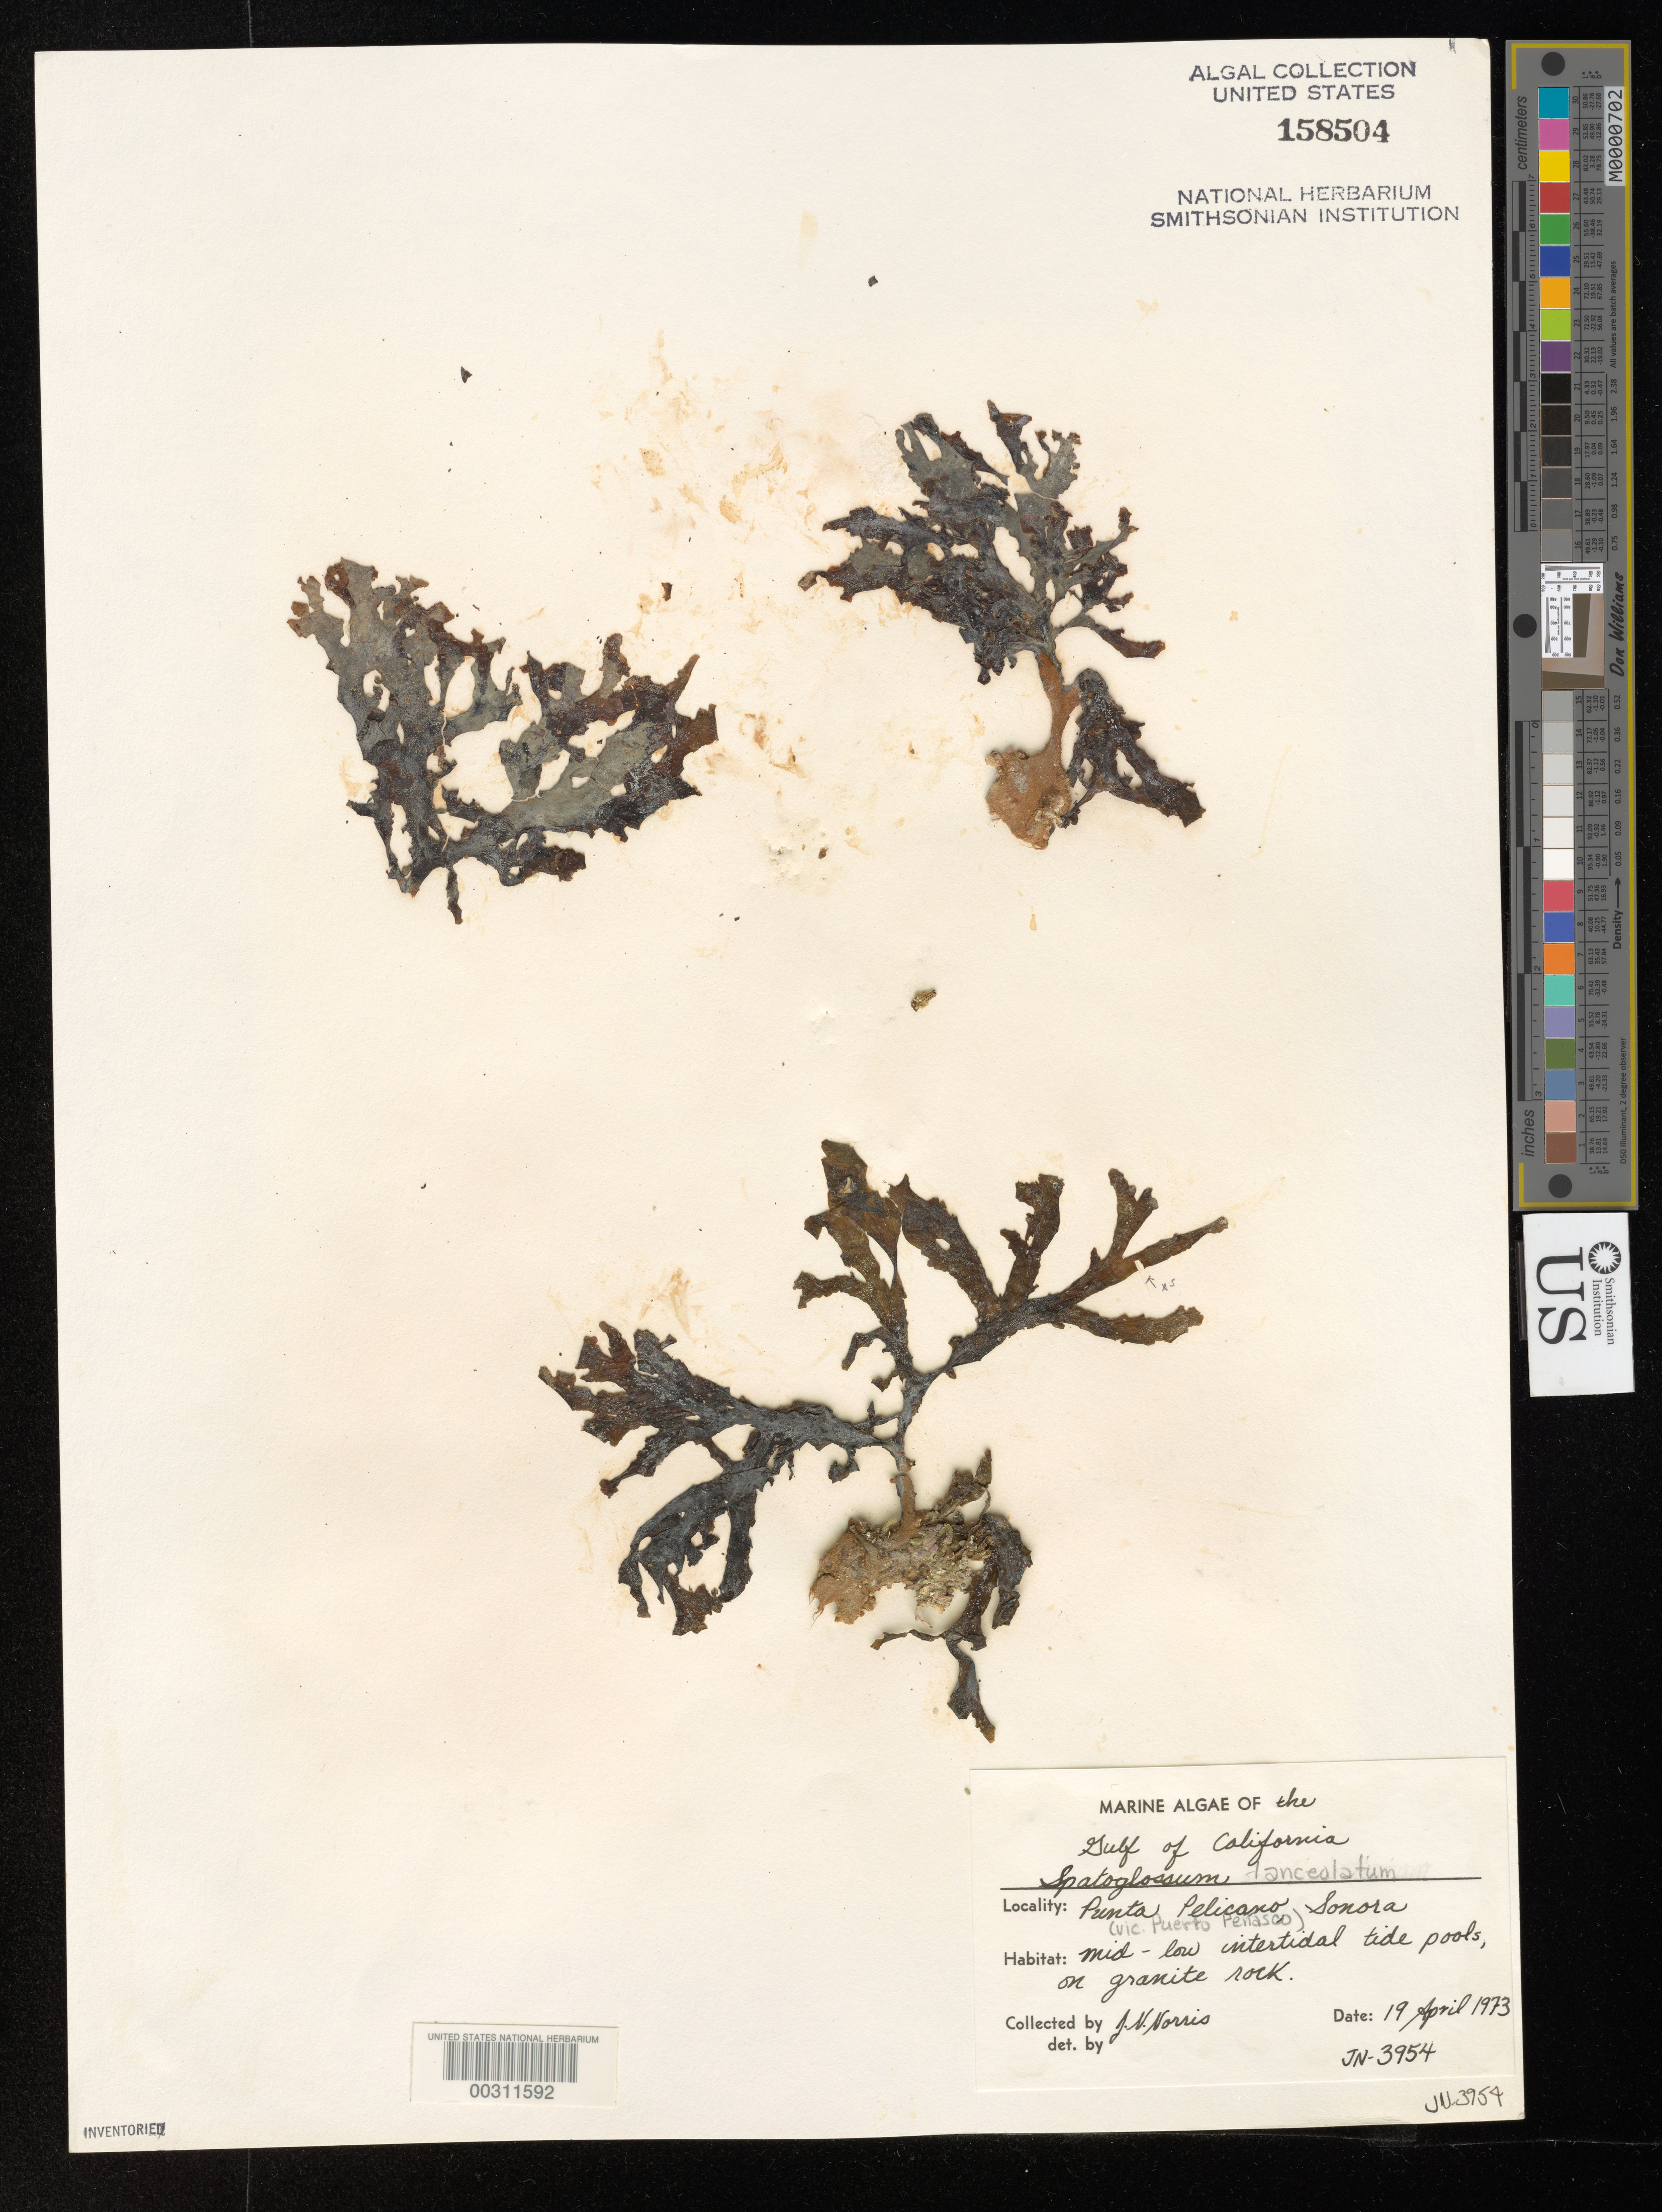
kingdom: Chromista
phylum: Ochrophyta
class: Phaeophyceae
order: Dictyotales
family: Dictyotaceae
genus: Spatoglossum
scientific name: Spatoglossum lanceolatum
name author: E.Y. Dawson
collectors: J. N. Norris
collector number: JN-3954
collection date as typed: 19 Apr 1973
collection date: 1973-04-19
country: Mexico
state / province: Sonora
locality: Punta Pelicano, Puerto Penasco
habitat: mid- low intertidal tide pools, on granite rock.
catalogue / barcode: US 158504